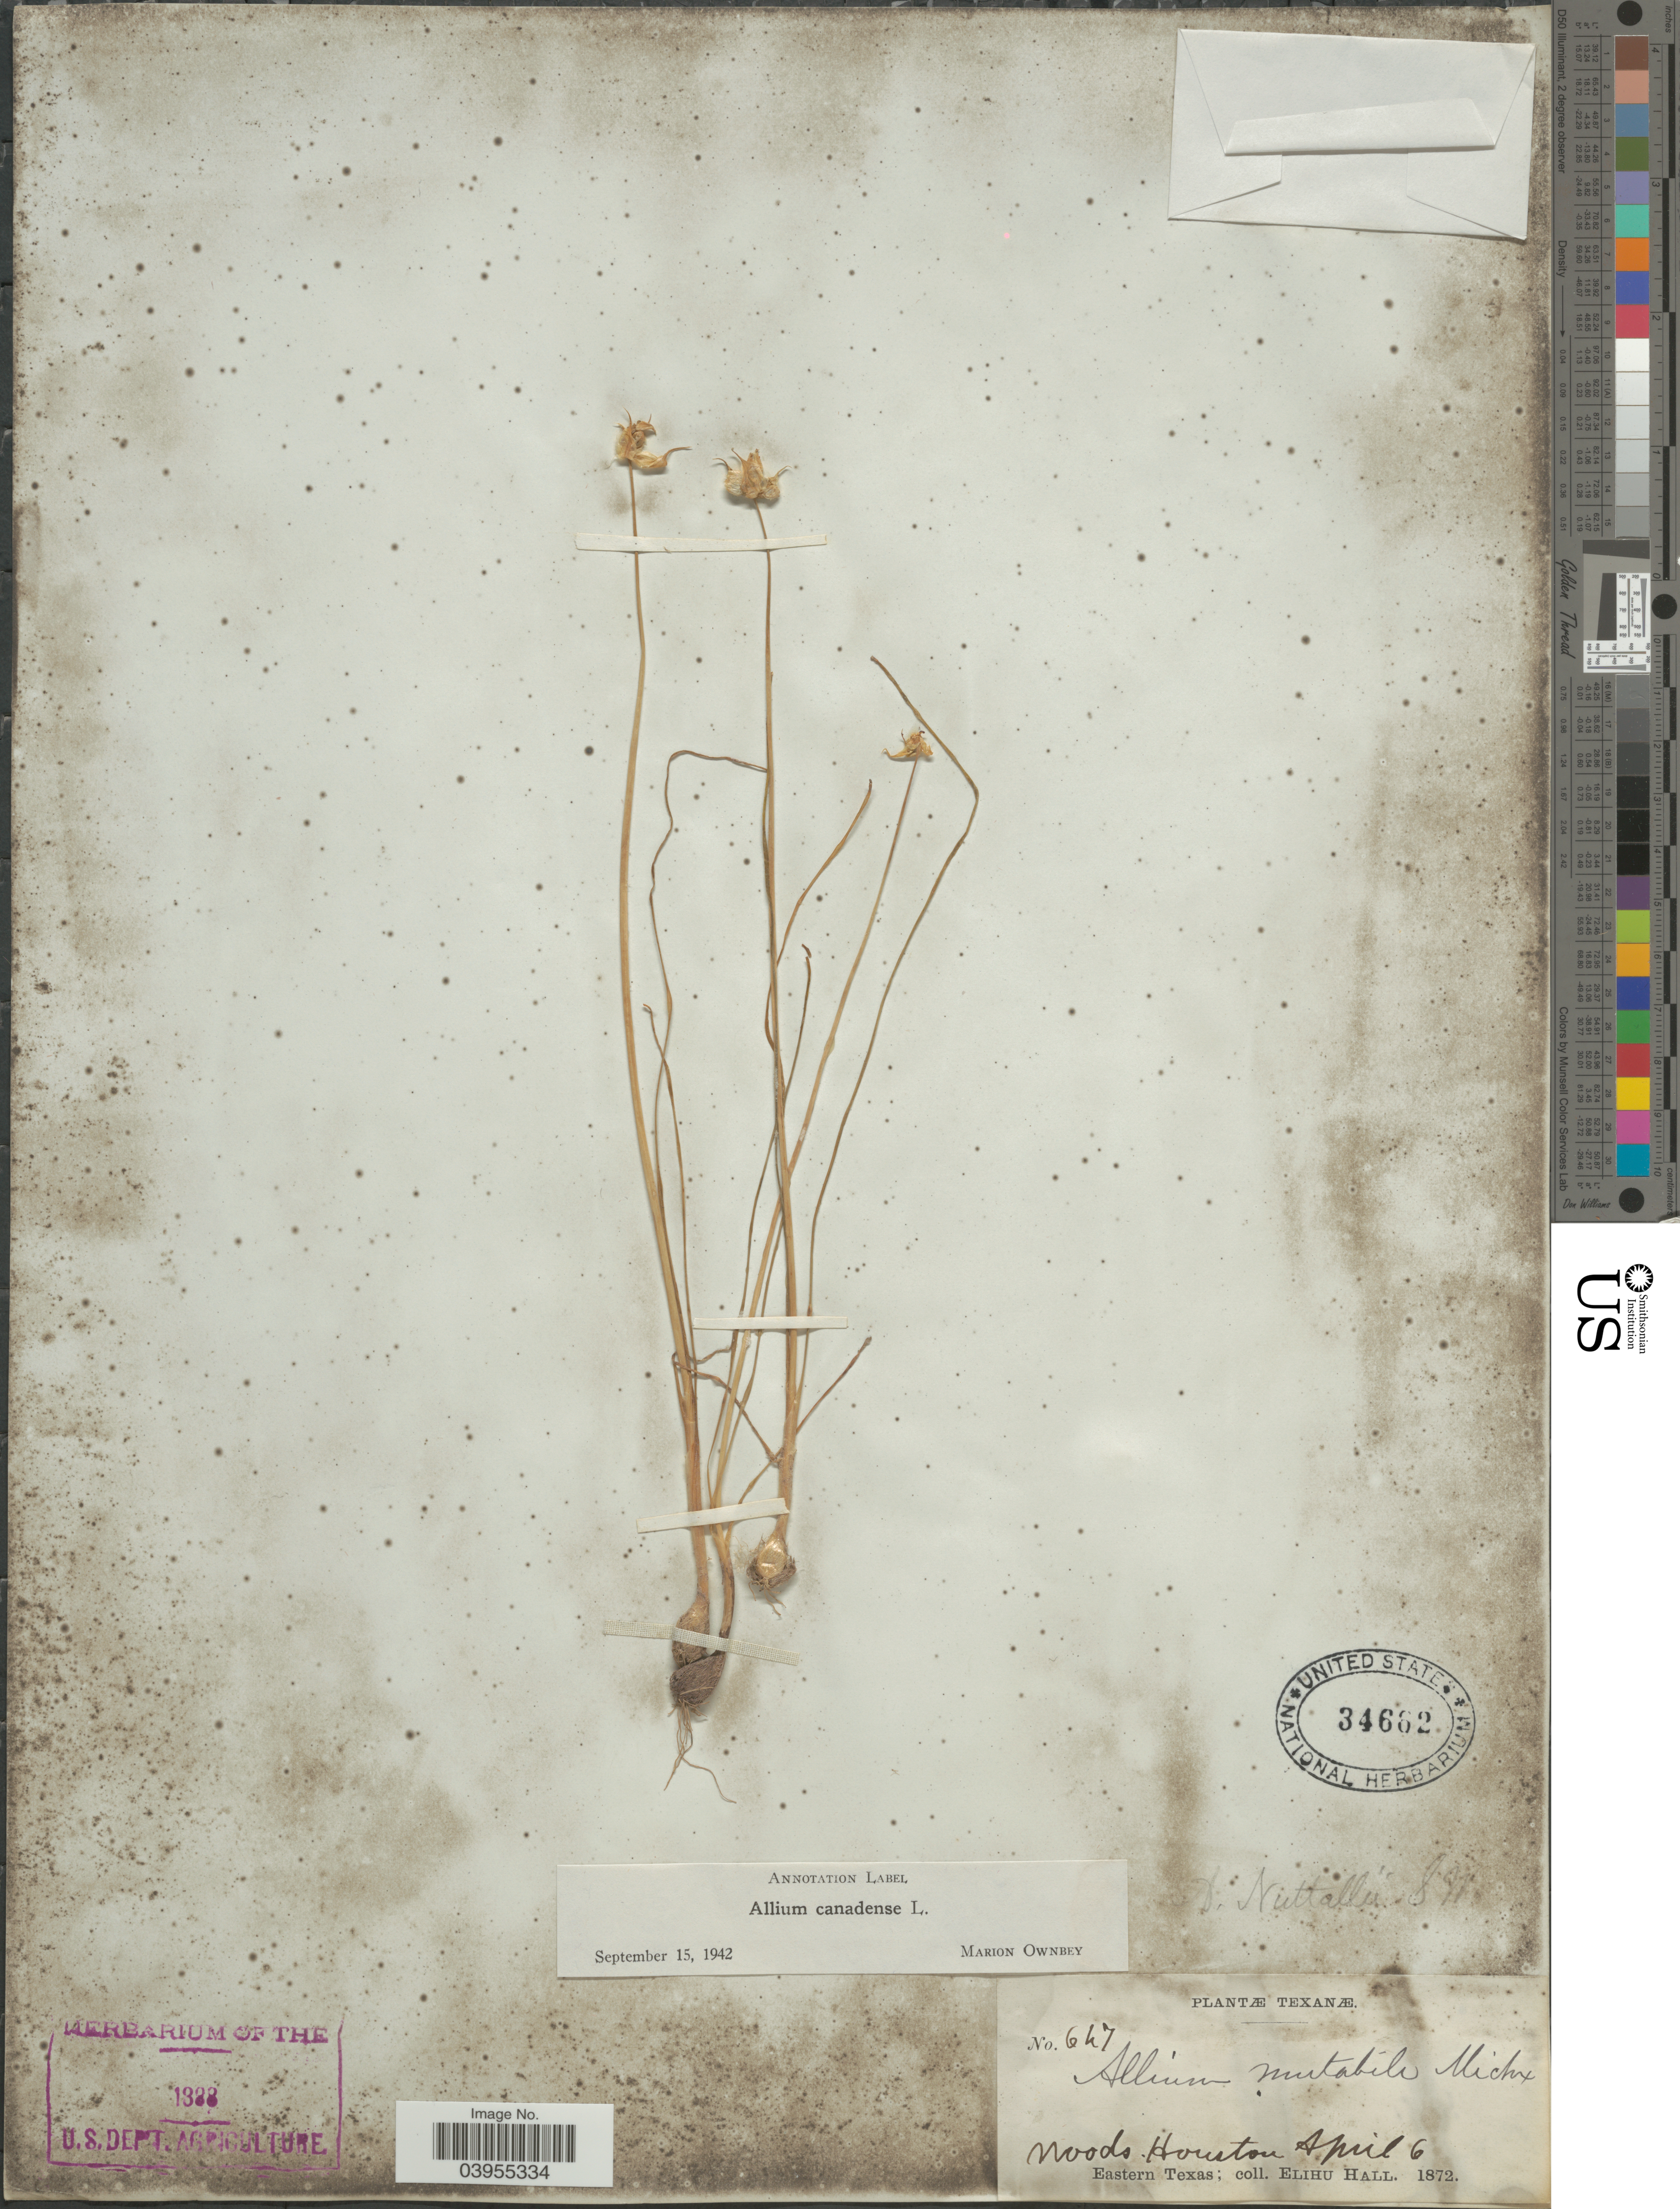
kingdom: Plantae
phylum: Tracheophyta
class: Liliopsida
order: Asparagales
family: Amaryllidaceae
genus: Allium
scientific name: Allium canadense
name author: L.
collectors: E. Hall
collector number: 647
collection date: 1872-04-06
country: United States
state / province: Texas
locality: Houston. Eastern Texas.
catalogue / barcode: US 34662